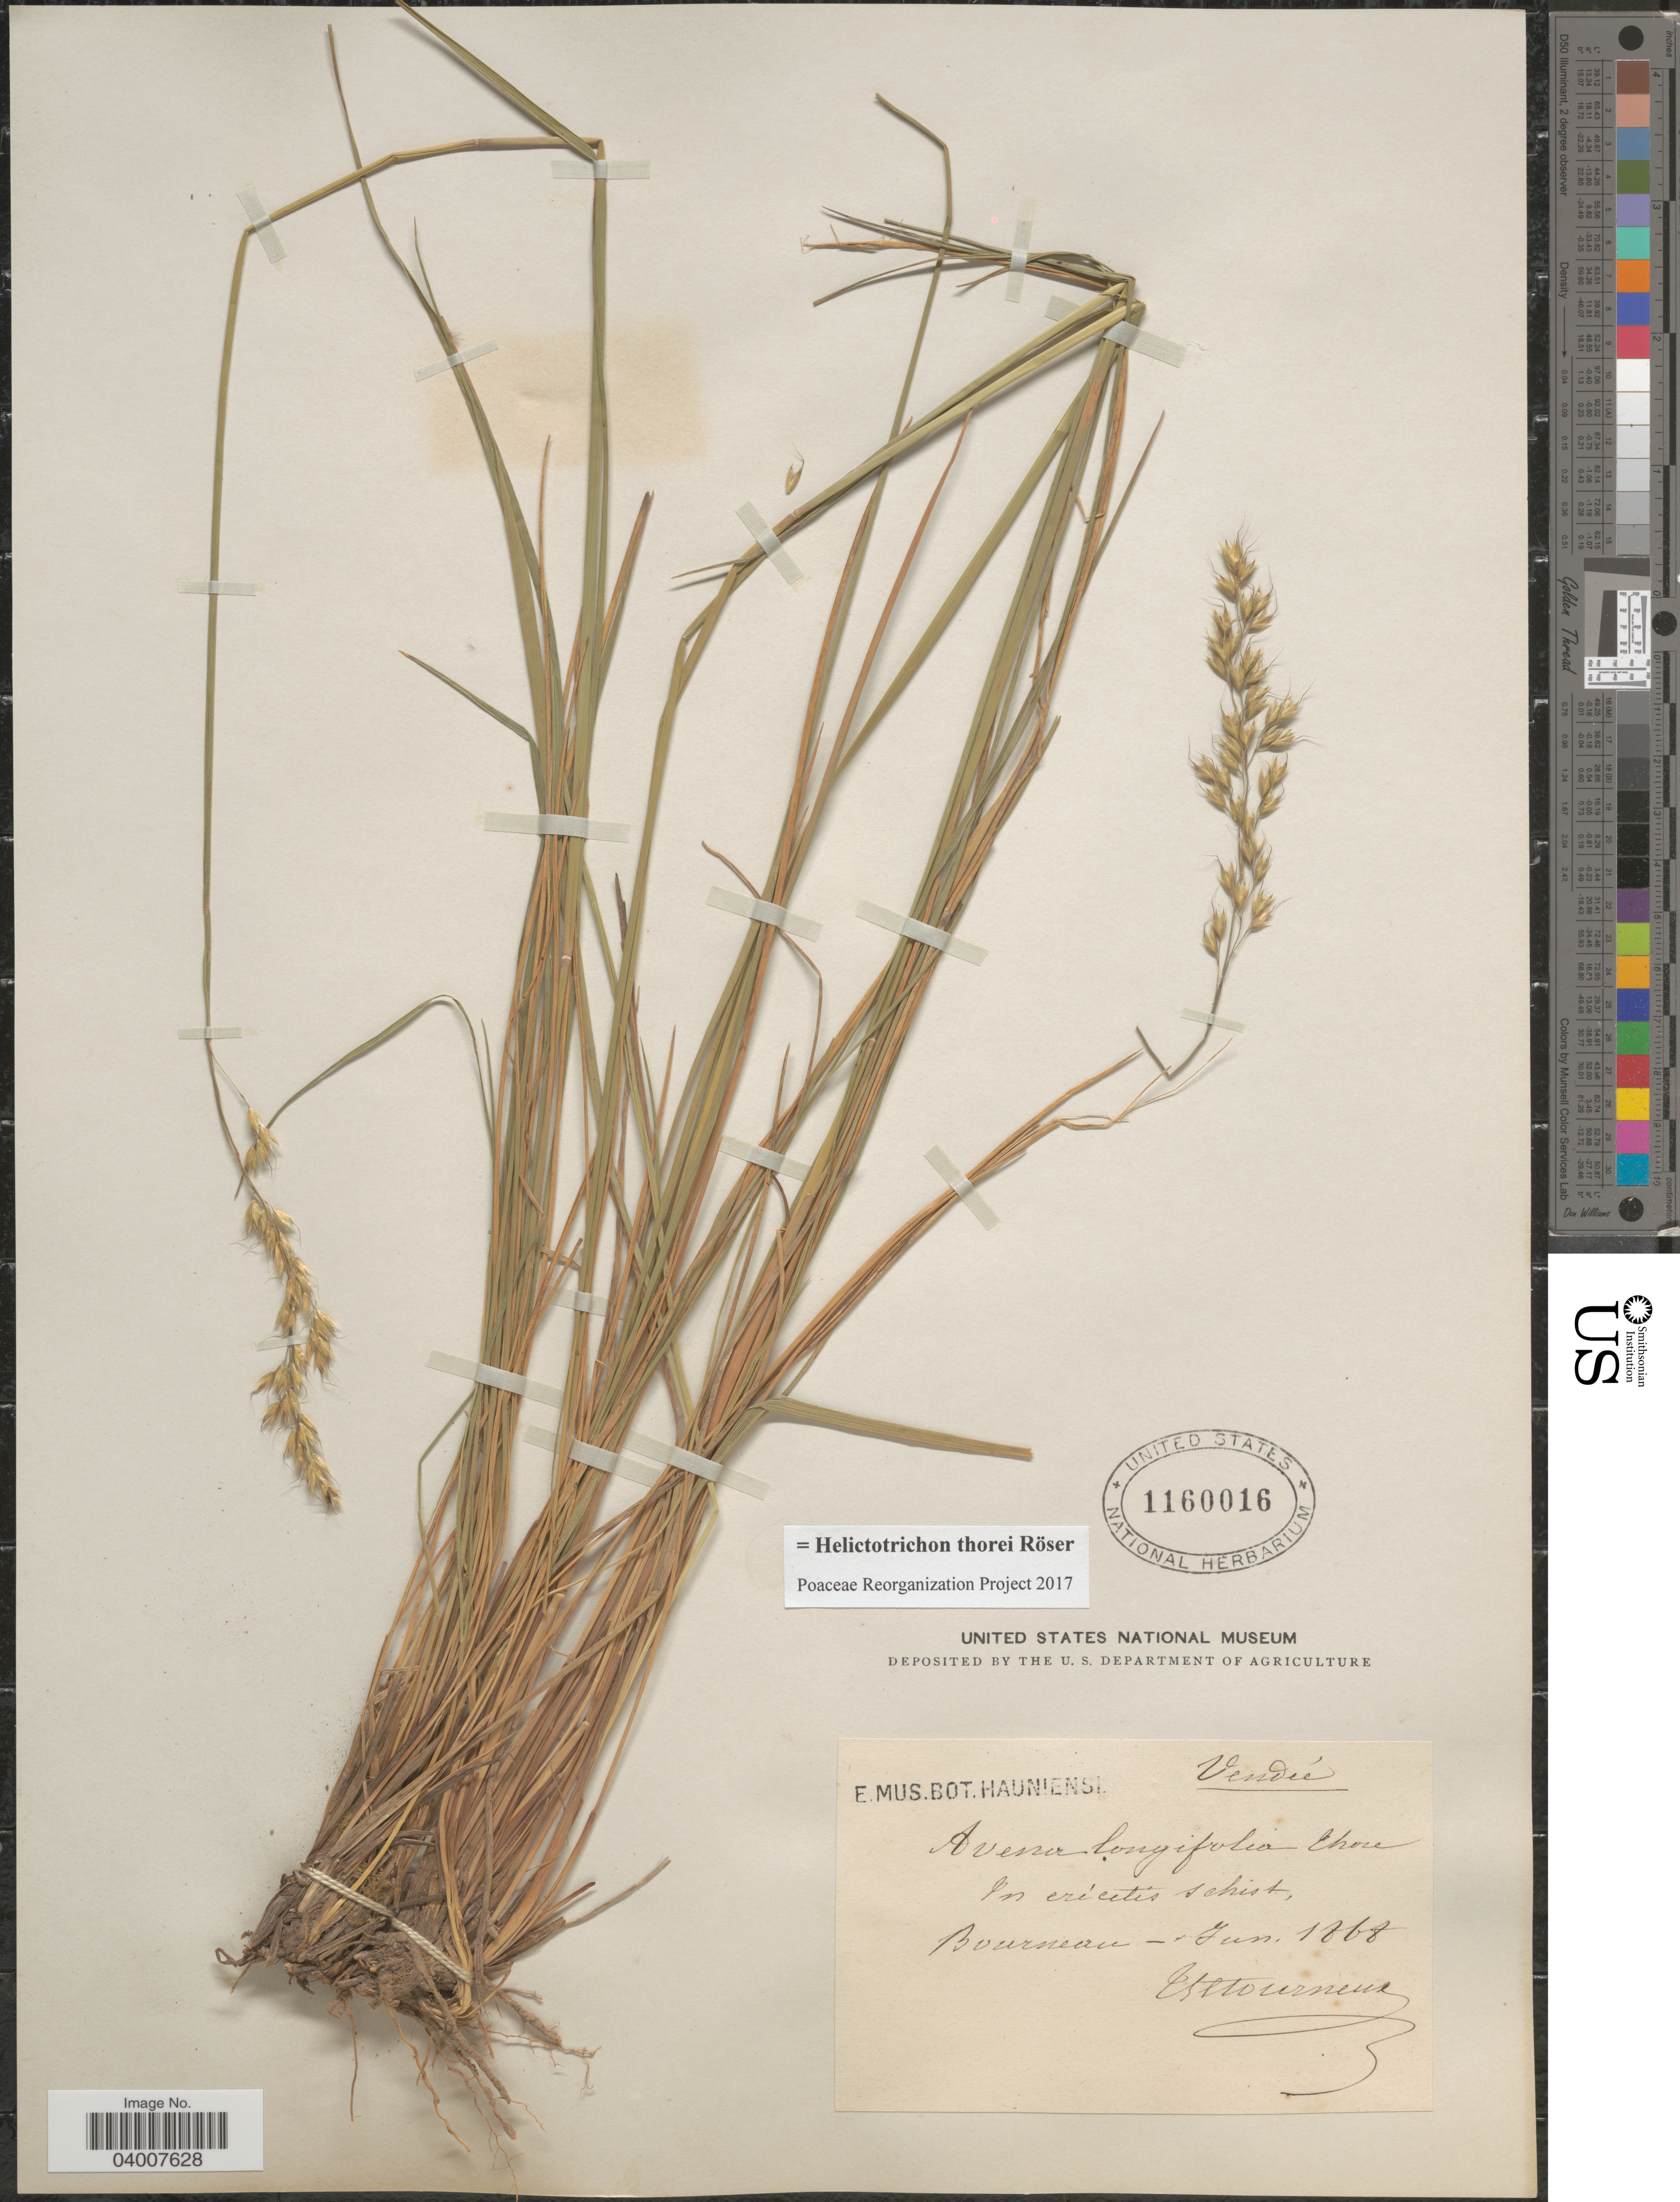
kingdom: Plantae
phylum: Tracheophyta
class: Liliopsida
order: Poales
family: Poaceae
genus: Helictotrichon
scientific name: Helictotrichon thorei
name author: Röser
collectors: Esttourneux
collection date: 1868-06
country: France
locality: Vendée, Bourneau.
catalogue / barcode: US 1160016